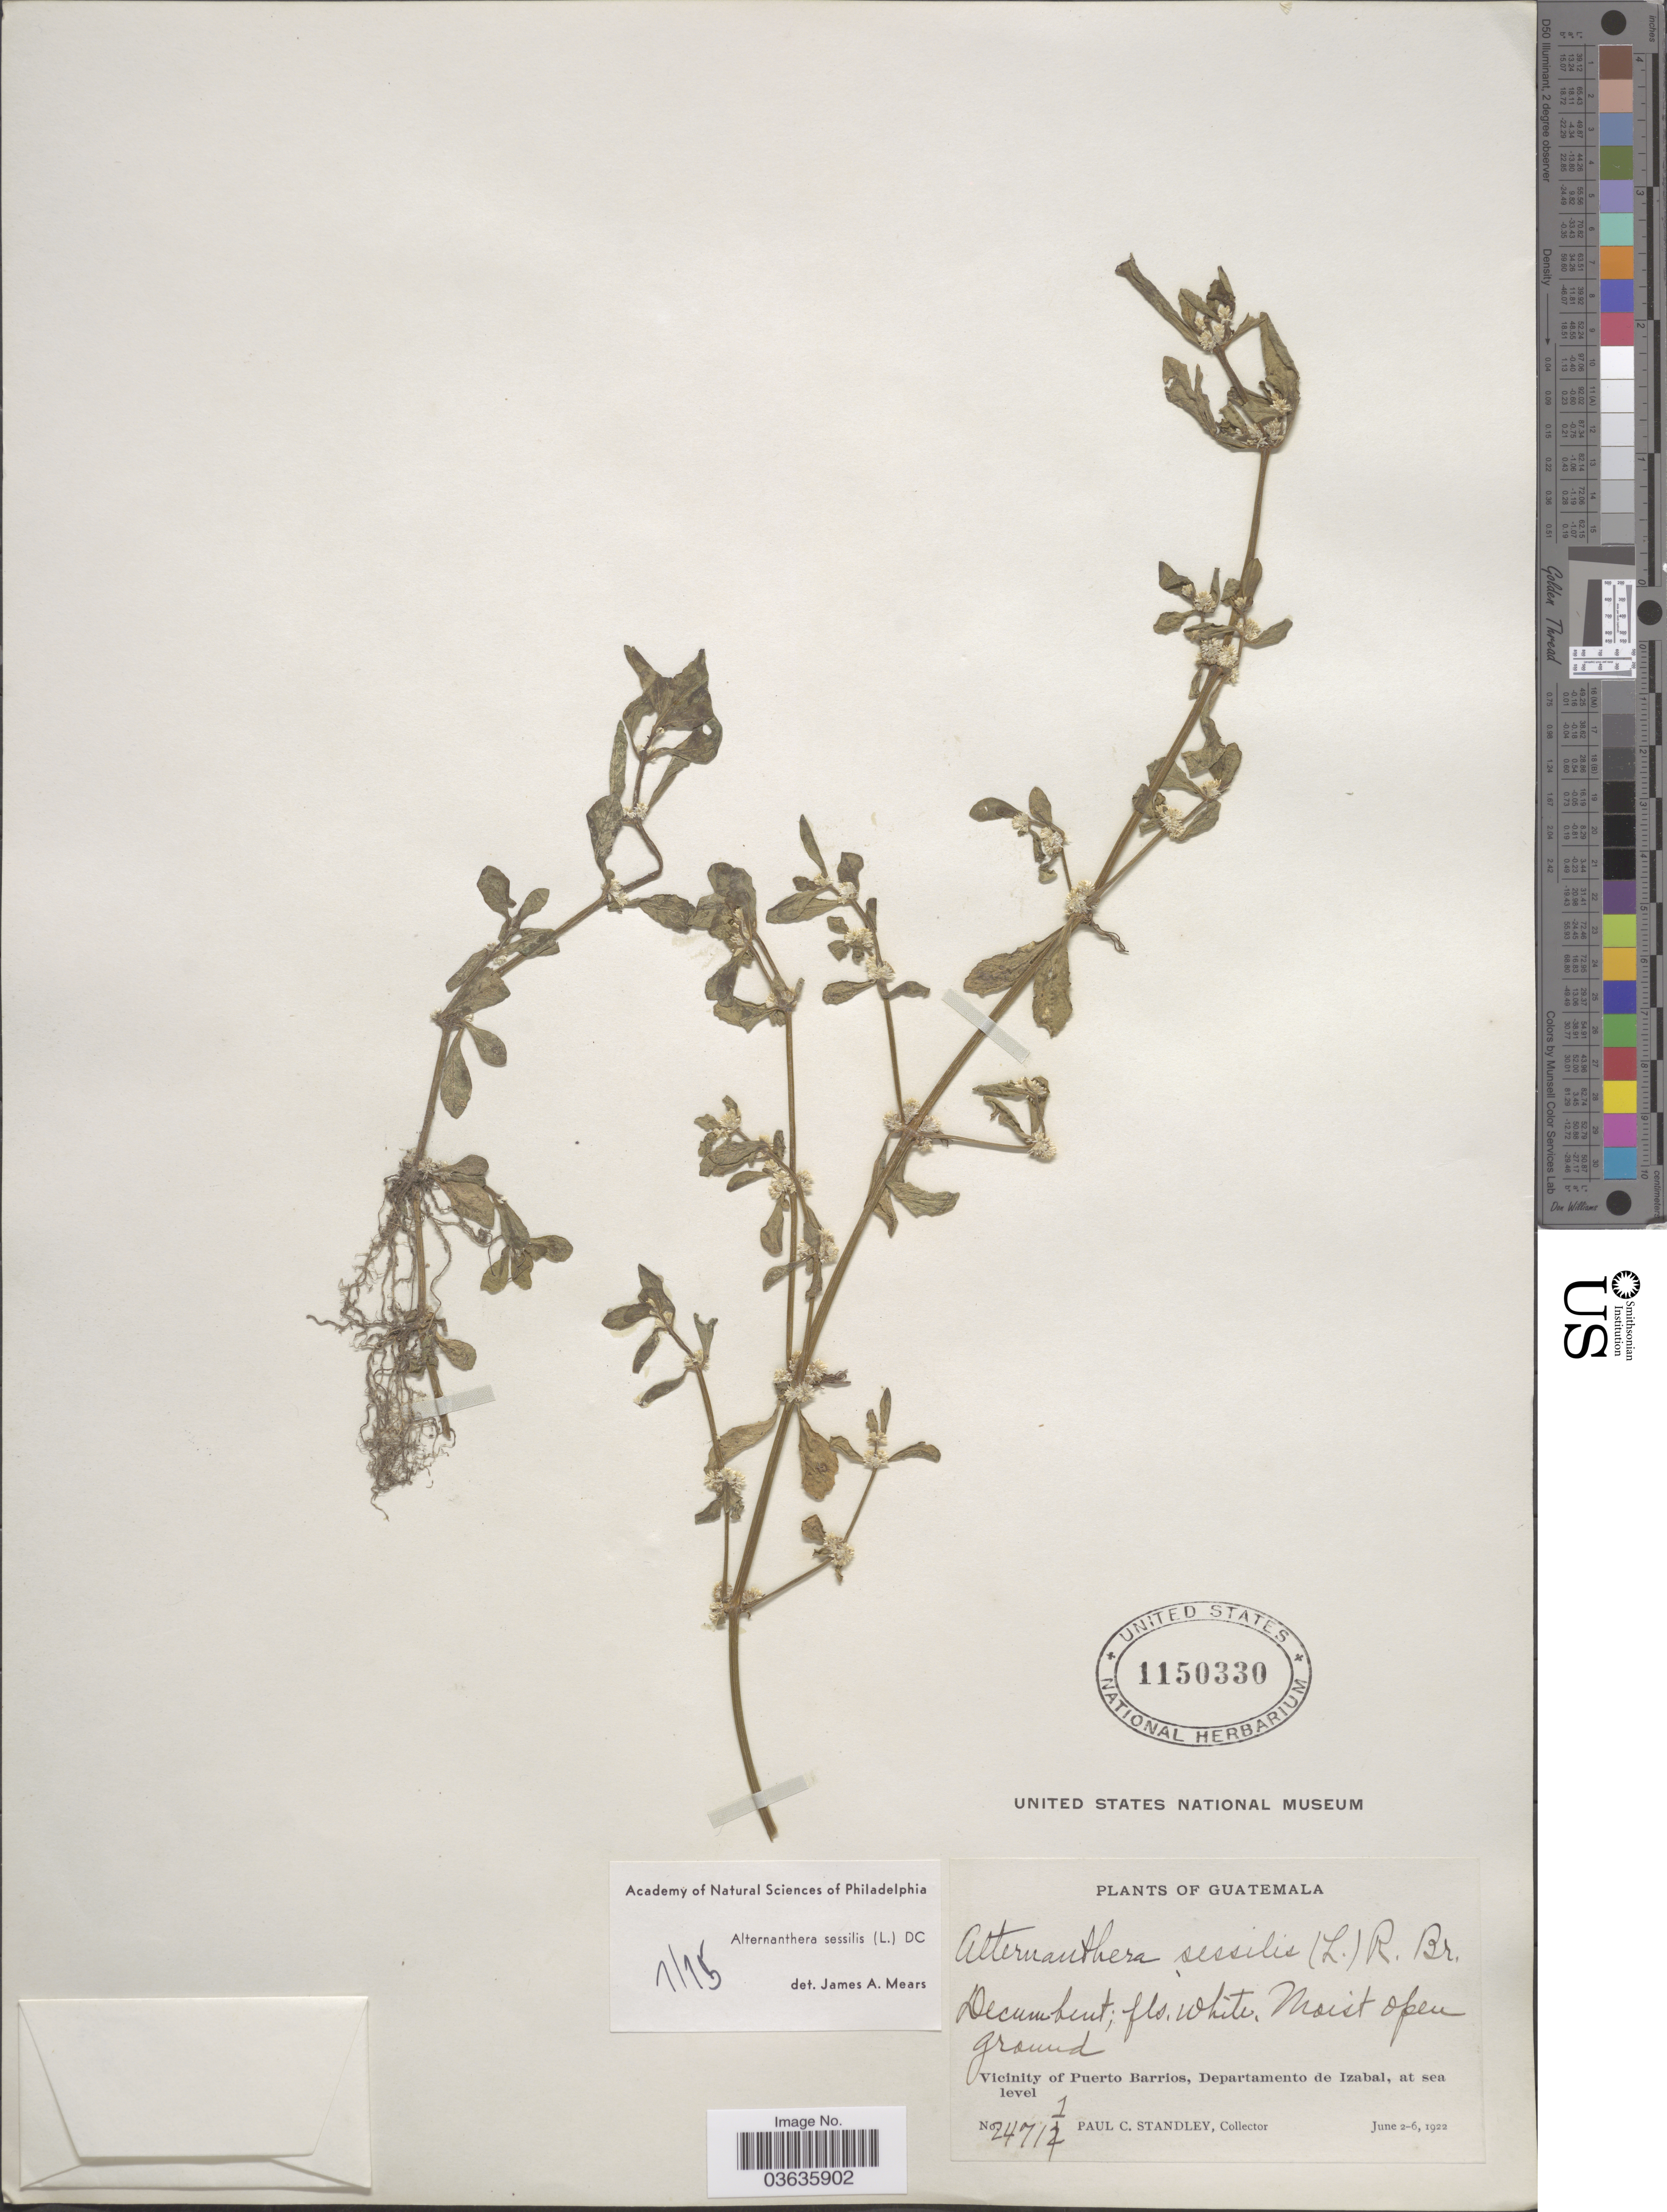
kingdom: Plantae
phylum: Tracheophyta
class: Magnoliopsida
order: Caryophyllales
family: Amaranthaceae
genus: Alternanthera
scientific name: Alternanthera sessilis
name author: (L.) DC.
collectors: P. C. Standley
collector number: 24711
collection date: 1922-06-02/1922-06-06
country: Guatemala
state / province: Izabal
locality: Vicinity of Puerto Barrios, Departamento de Izabal.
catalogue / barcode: US 1150330